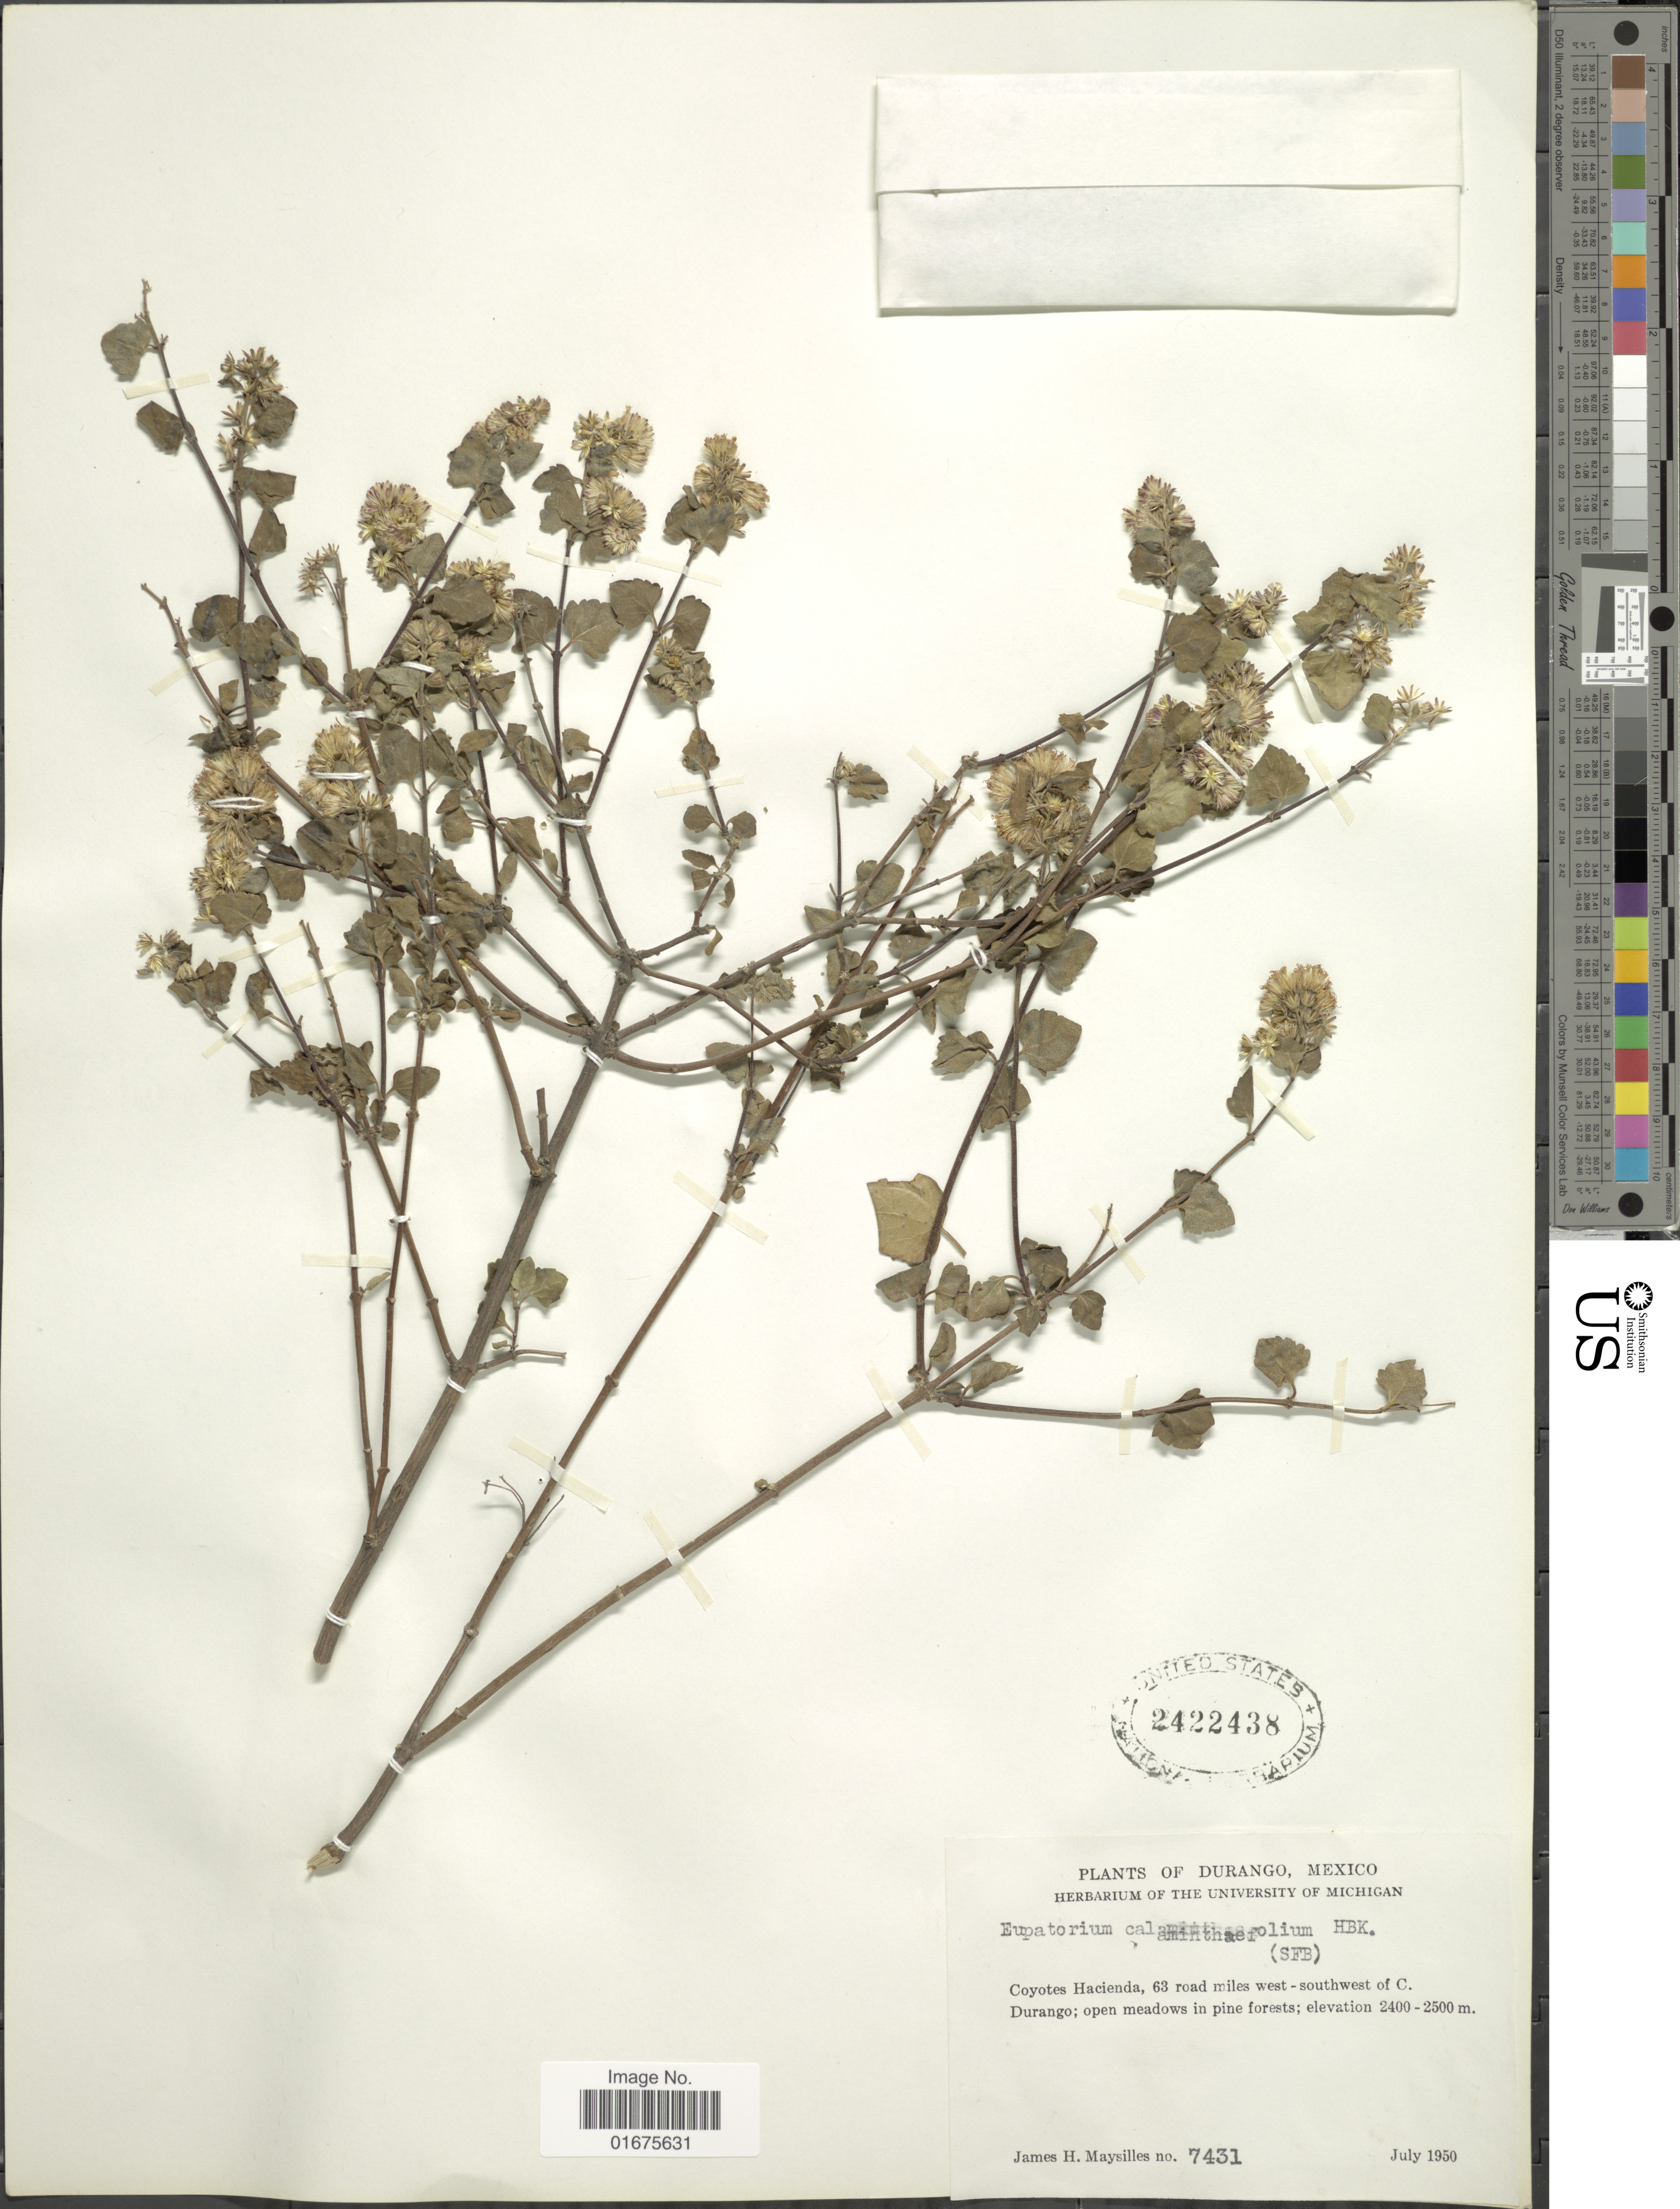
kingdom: Plantae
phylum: Tracheophyta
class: Magnoliopsida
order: Asterales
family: Asteraceae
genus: Ageratina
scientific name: Ageratina calaminthaefolia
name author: (Kunth) R.M. King & H. Rob.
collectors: J. Maysilles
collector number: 7431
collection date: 1950-07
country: Mexico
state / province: Durango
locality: Coyotes Hacienda, 63 road miles west-southwest of C.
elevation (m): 2400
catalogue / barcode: US 2422438